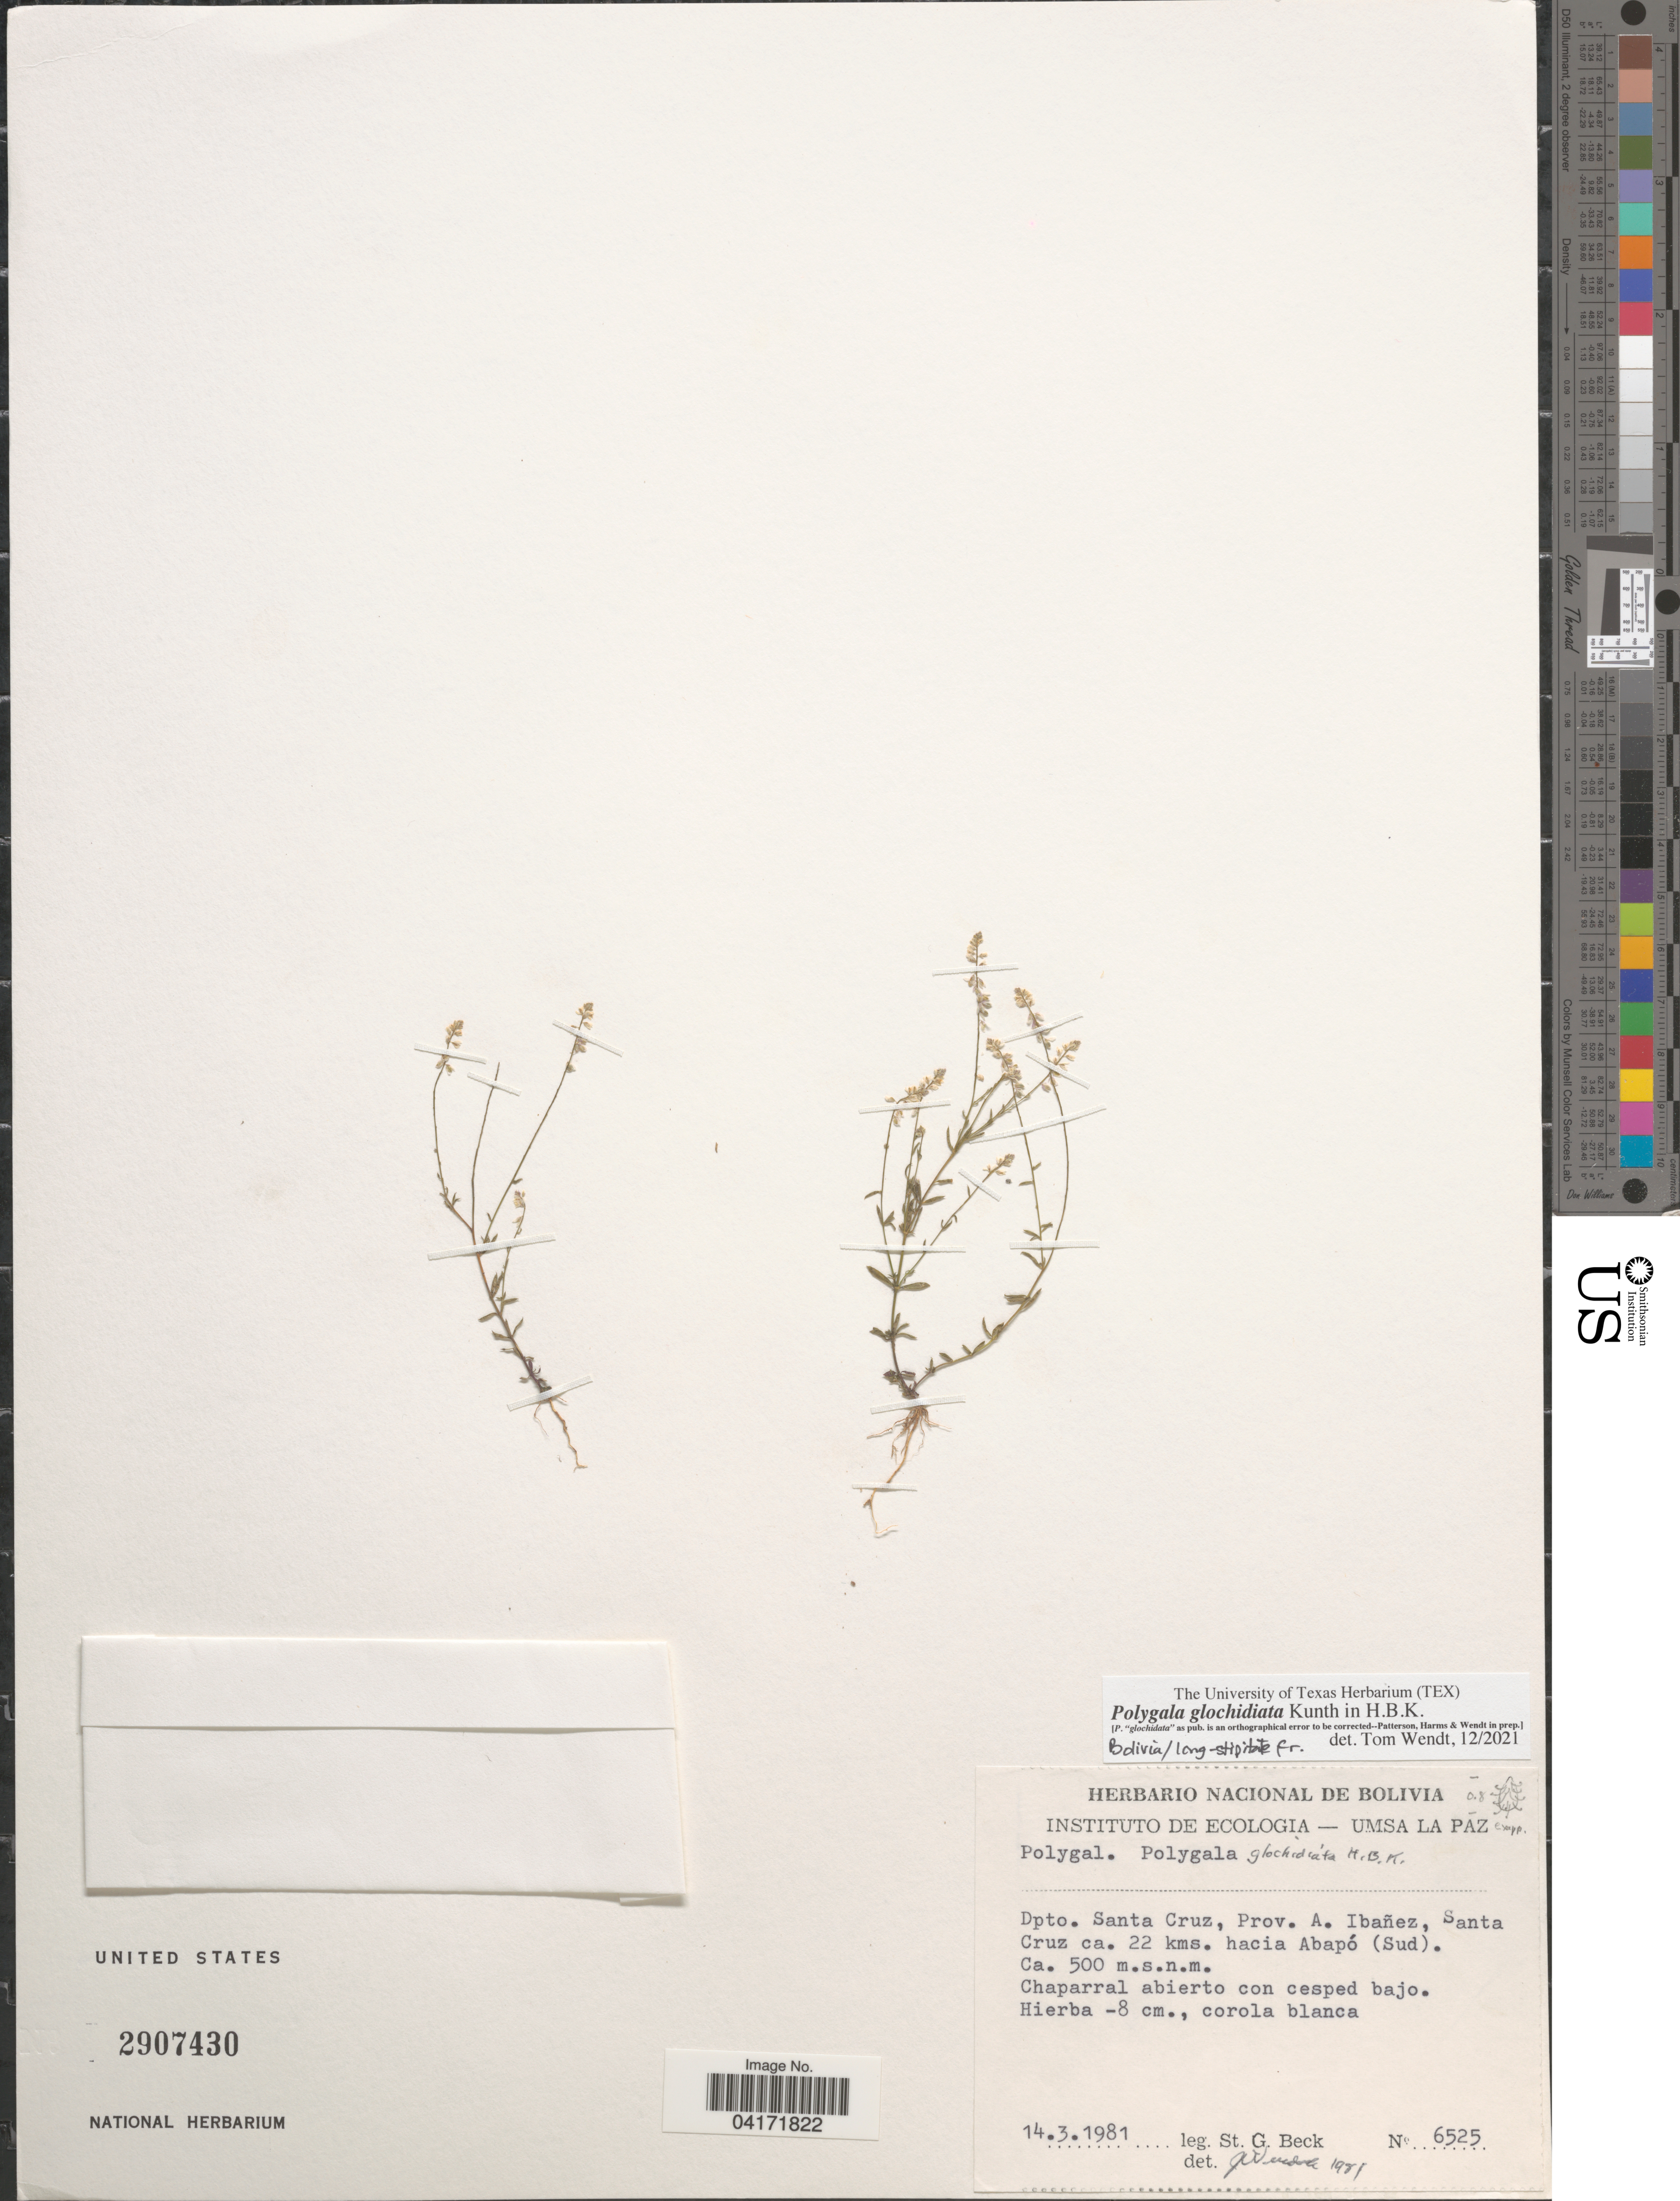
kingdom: Plantae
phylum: Tracheophyta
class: Magnoliopsida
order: Fabales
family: Polygalaceae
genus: Polygala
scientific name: Polygala glochidiata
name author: Kunth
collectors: S. G. Beck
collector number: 6525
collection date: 1981-03-14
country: Bolivia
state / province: Santa Cruz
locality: Dpto. Santa Cruz, Prov. A. Ibañez, Santa Cruz ca. 22 kms. hacia Abapó (Sud).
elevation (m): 500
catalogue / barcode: US 2907430